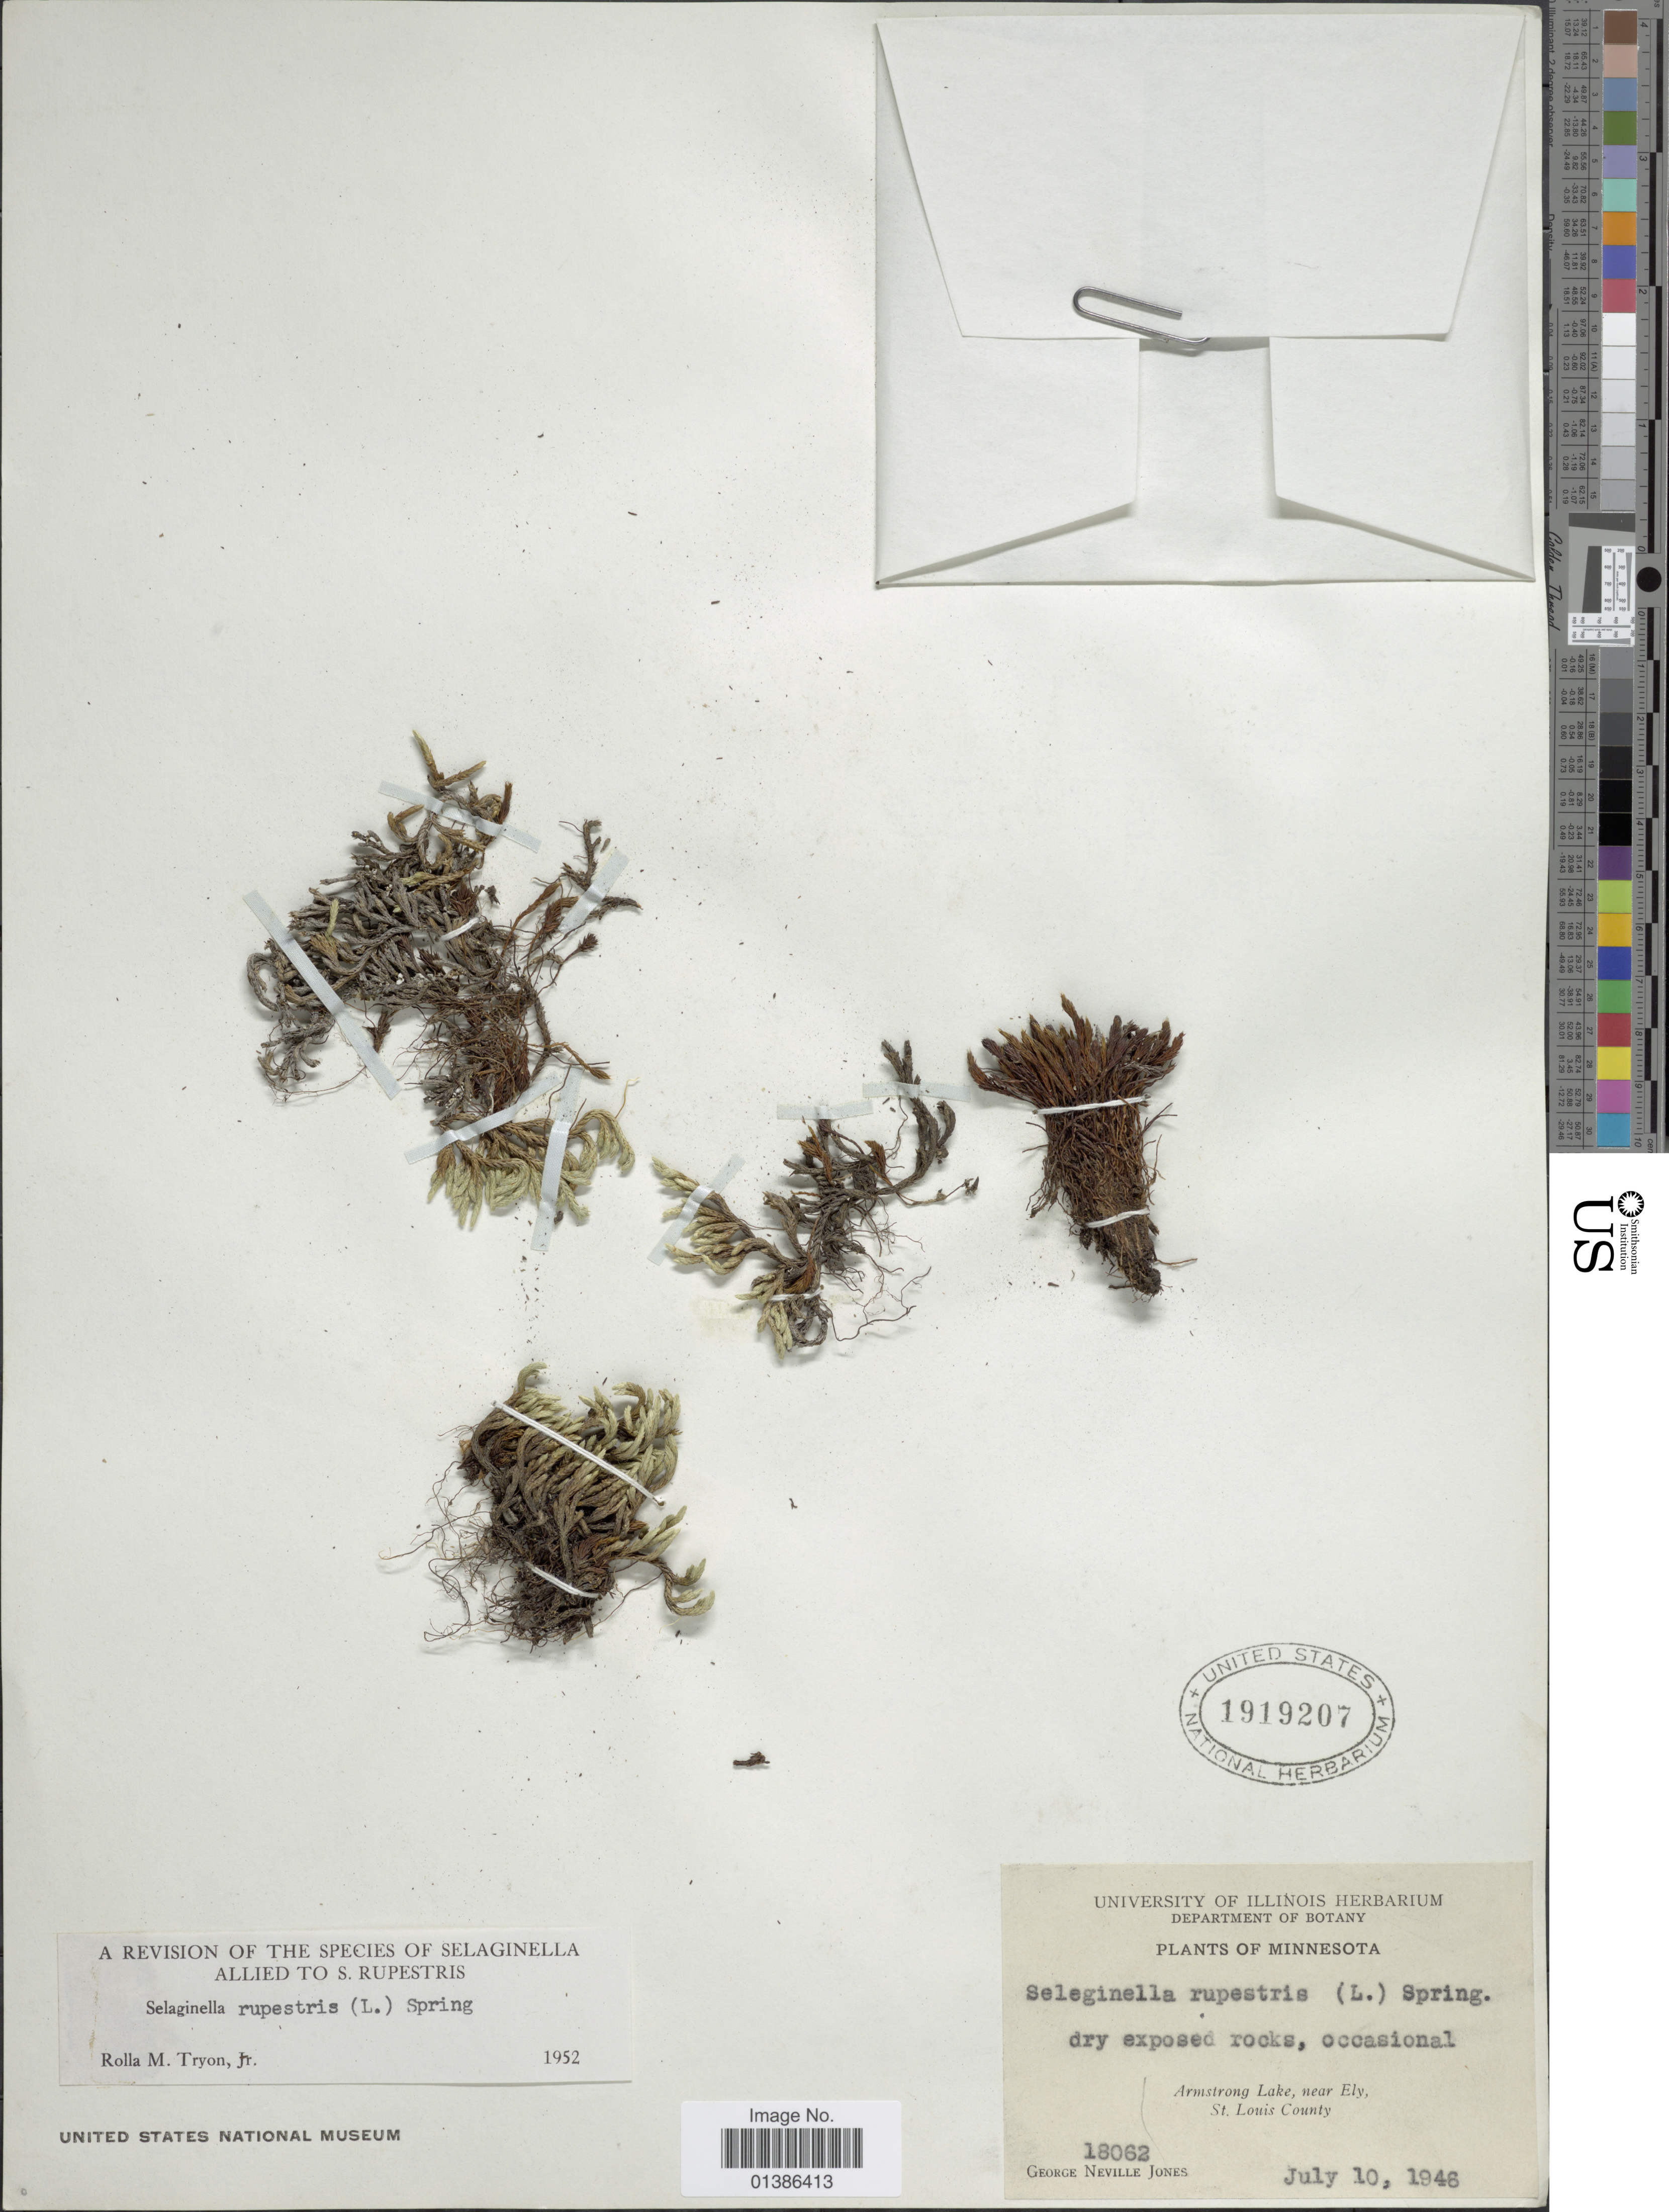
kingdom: Plantae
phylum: Tracheophyta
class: Lycopodiopsida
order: Selaginellales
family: Selaginellaceae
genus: Selaginella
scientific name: Selaginella rupestris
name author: (L.) Spring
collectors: G. N. Jones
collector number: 18062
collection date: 1946-07-10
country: United States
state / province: Minnesota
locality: Armstrong Lake, near Ely, St. Louis County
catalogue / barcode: US 1919207